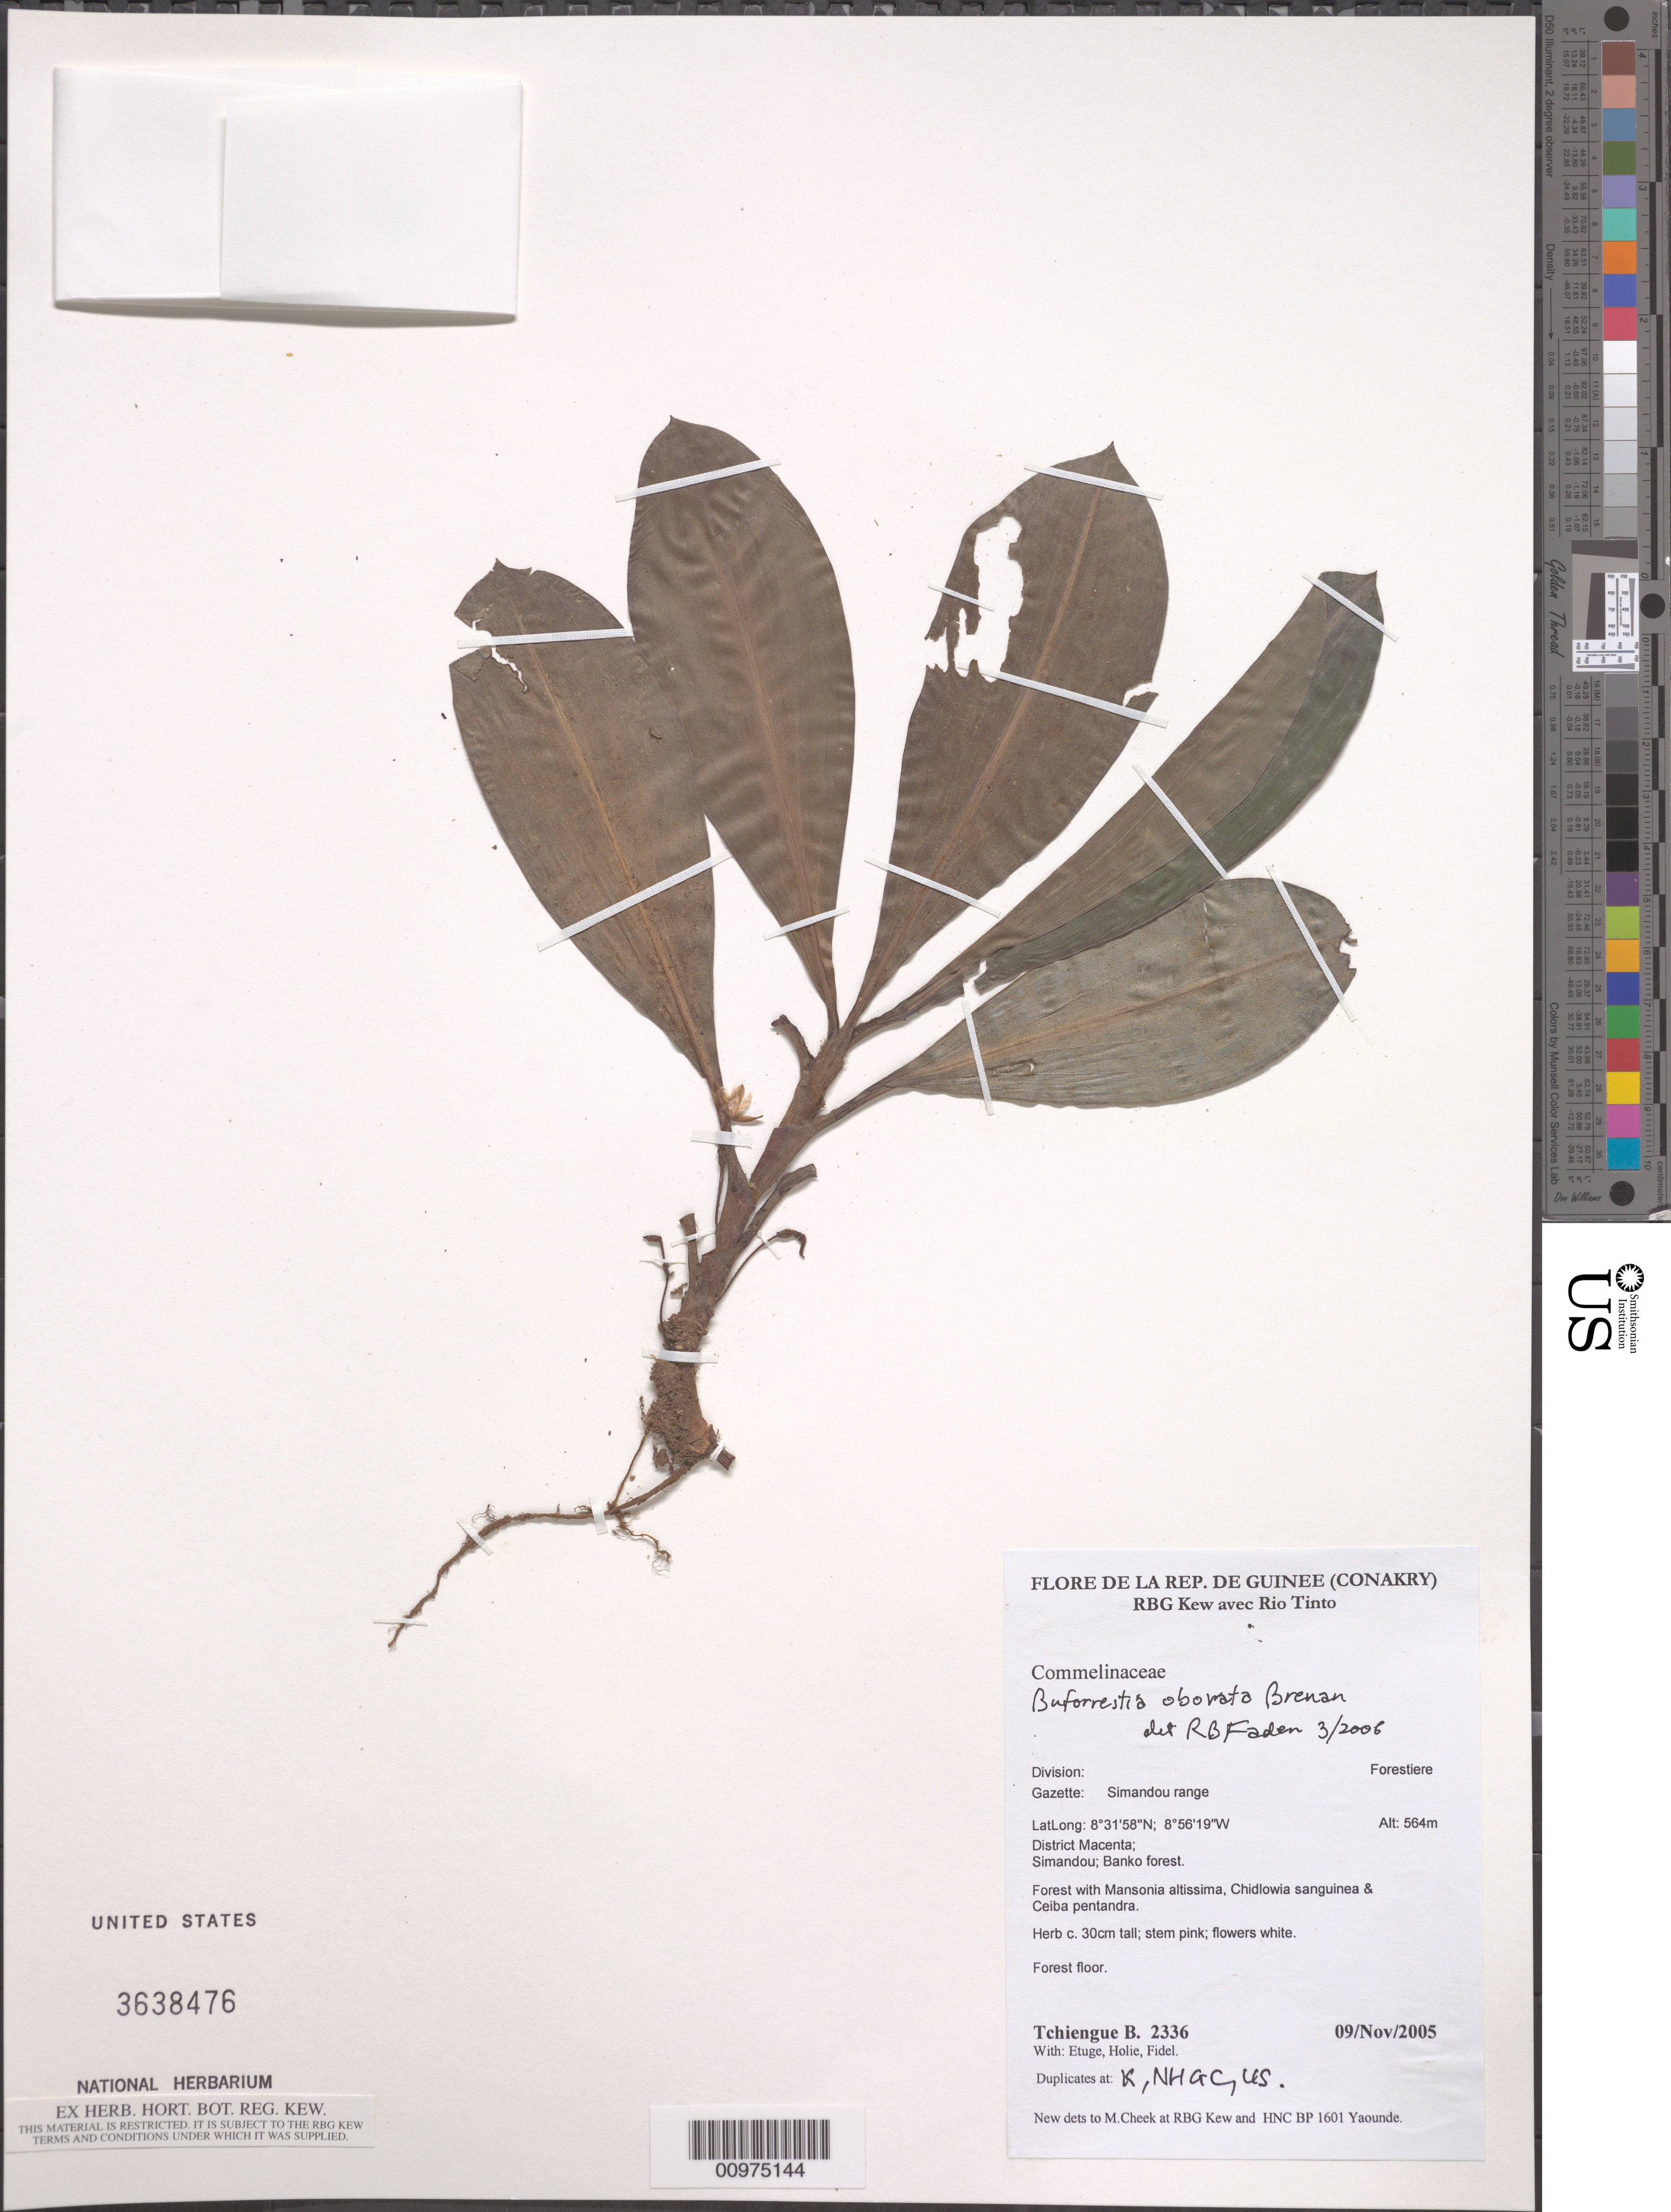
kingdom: Plantae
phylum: Tracheophyta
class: Liliopsida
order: Commelinales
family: Commelinaceae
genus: Buforrestia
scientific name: Buforrestia obovata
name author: Brenan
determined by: Faden, Robert B., (US), Smithsonian Institution - National Museum of Natural History (UNITED STATES)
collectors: B. Tchiengue et al.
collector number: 2336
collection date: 2009-11-09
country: Guinea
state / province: Nzérékoré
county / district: Macenta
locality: Simandou range. Banko forest. Forestiere.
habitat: Forest with Mansonia altissima, Chidlowia sangtuinea & Ceiba pentandra. Forest floor.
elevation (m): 564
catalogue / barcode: US 3638476